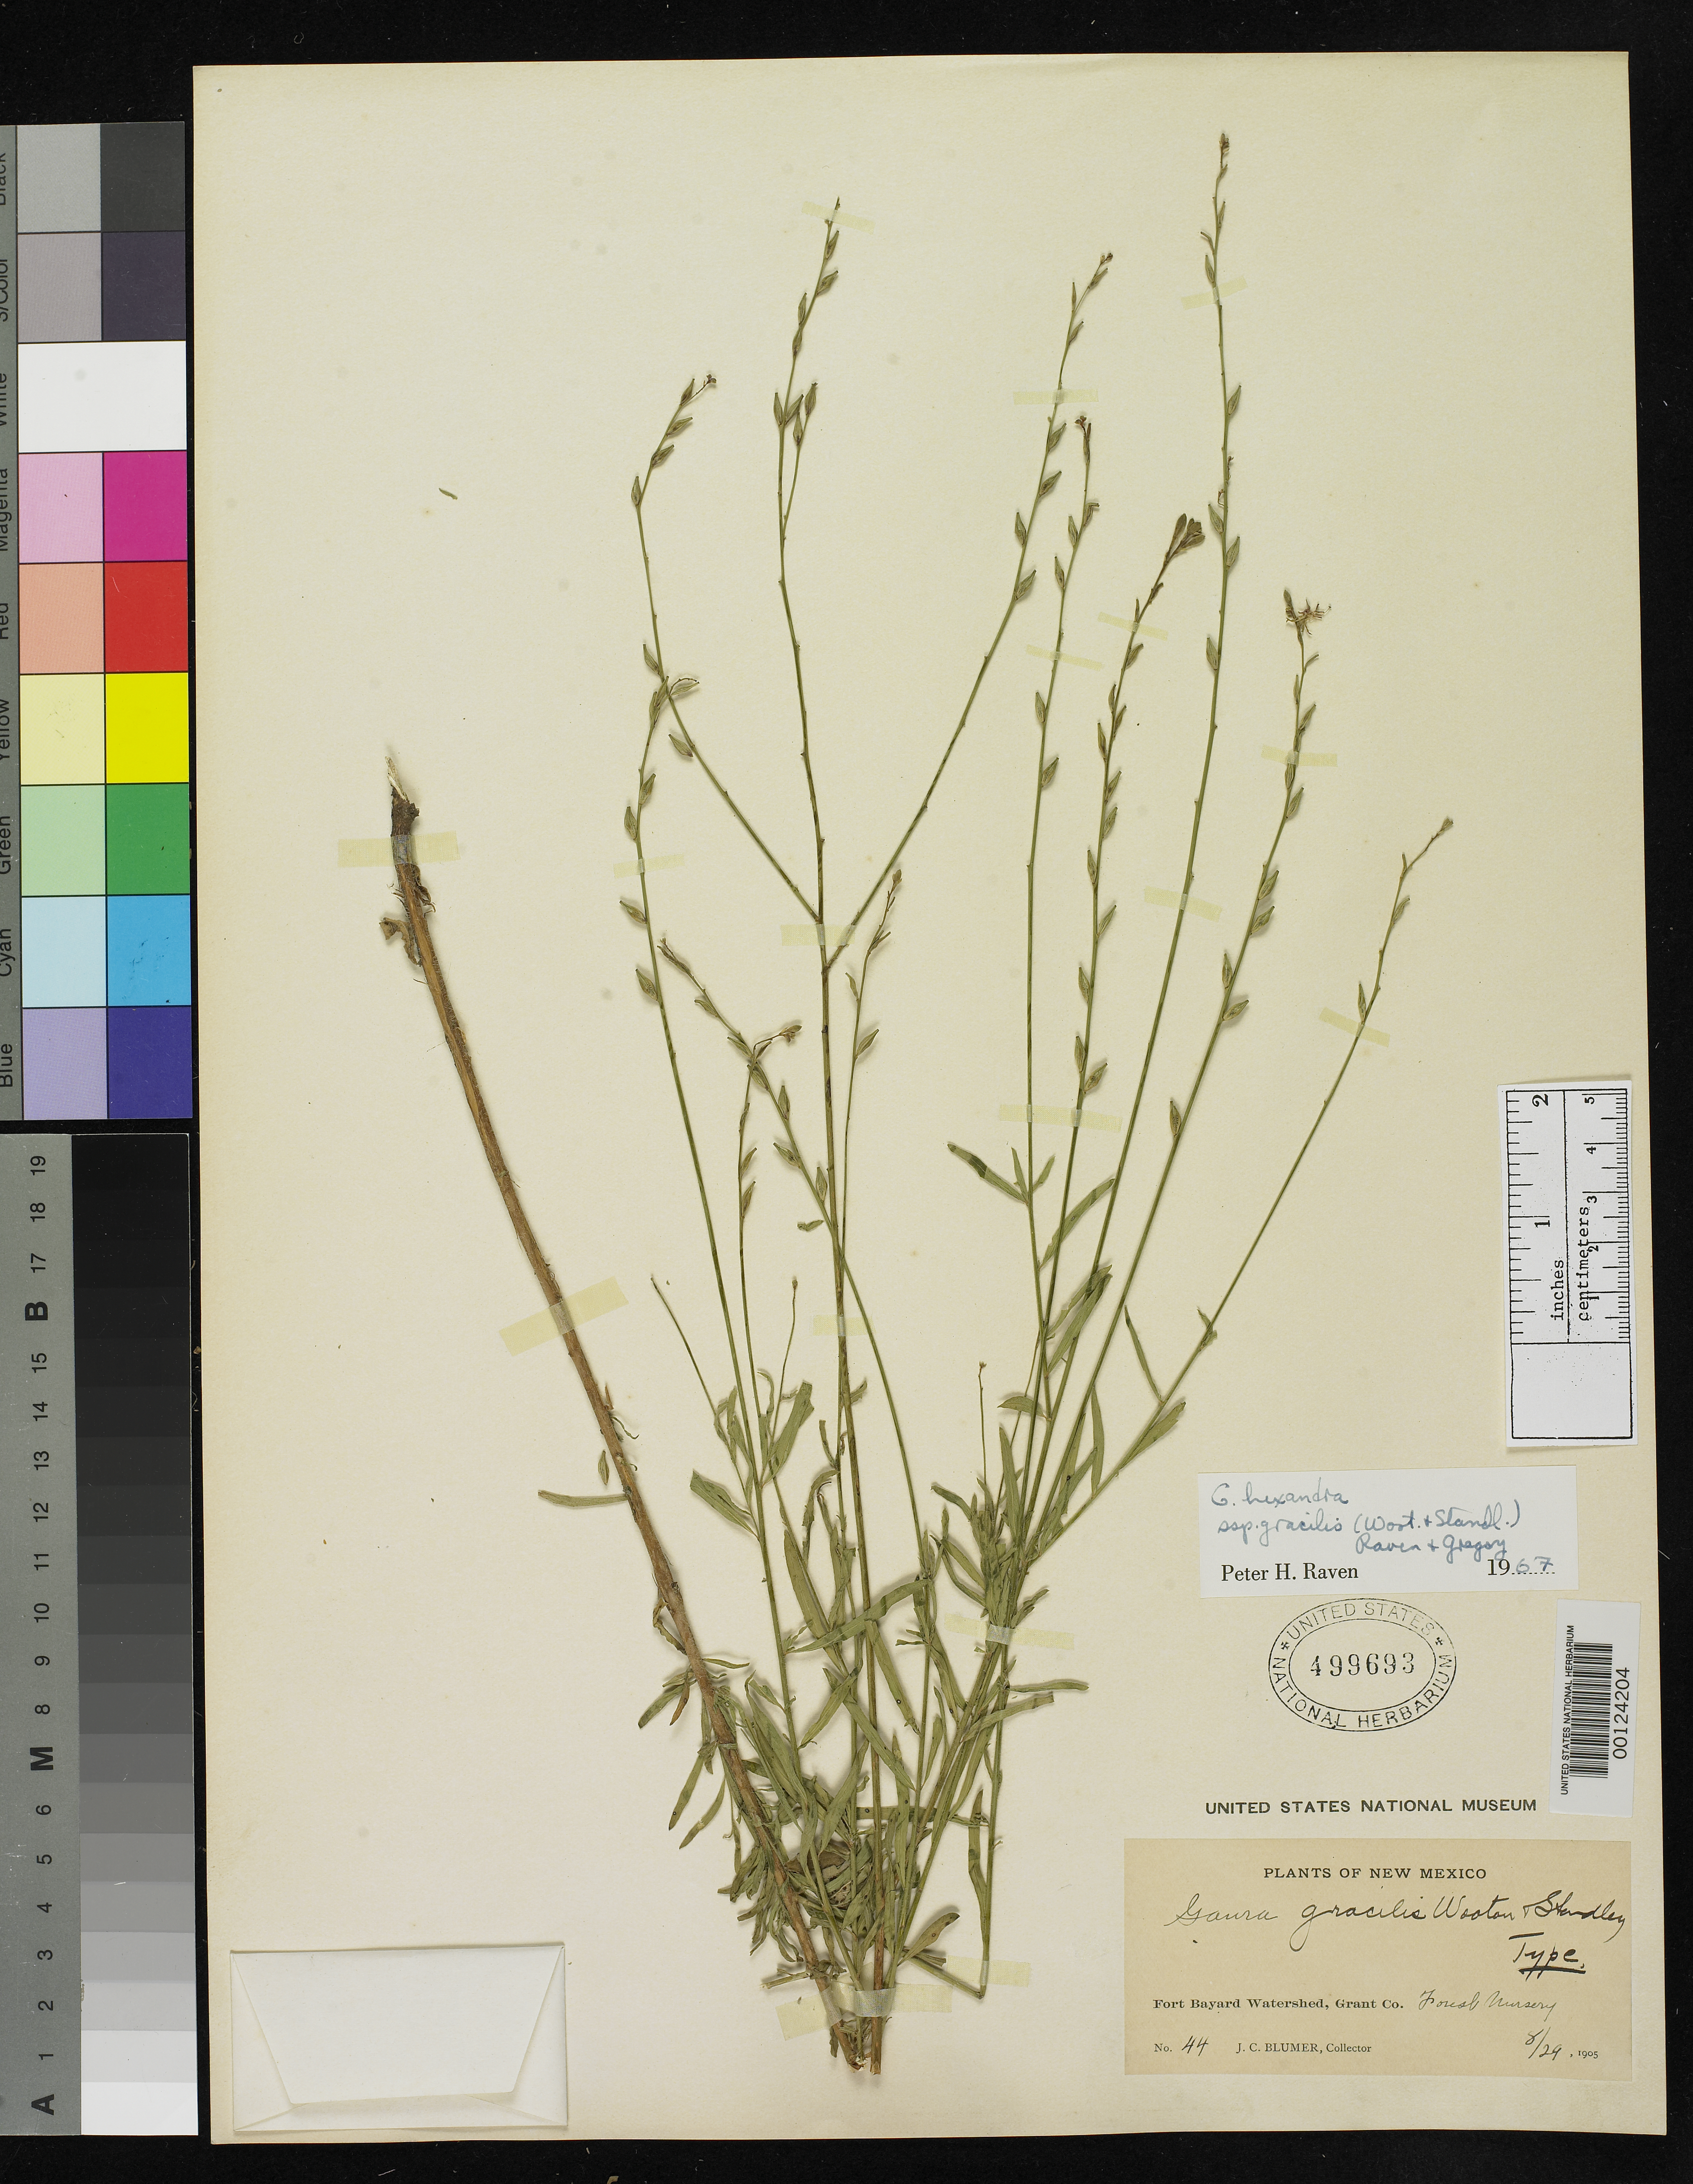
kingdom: Plantae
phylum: Tracheophyta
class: Magnoliopsida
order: Myrtales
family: Onagraceae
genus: Gaura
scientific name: Gaura gracilis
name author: Wooton & Standl.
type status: Holotype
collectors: J. C. Blumer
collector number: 44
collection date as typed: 29 Aug 1905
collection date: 1905-08-29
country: United States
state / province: New Mexico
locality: Fort Bayard.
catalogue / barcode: US 499693